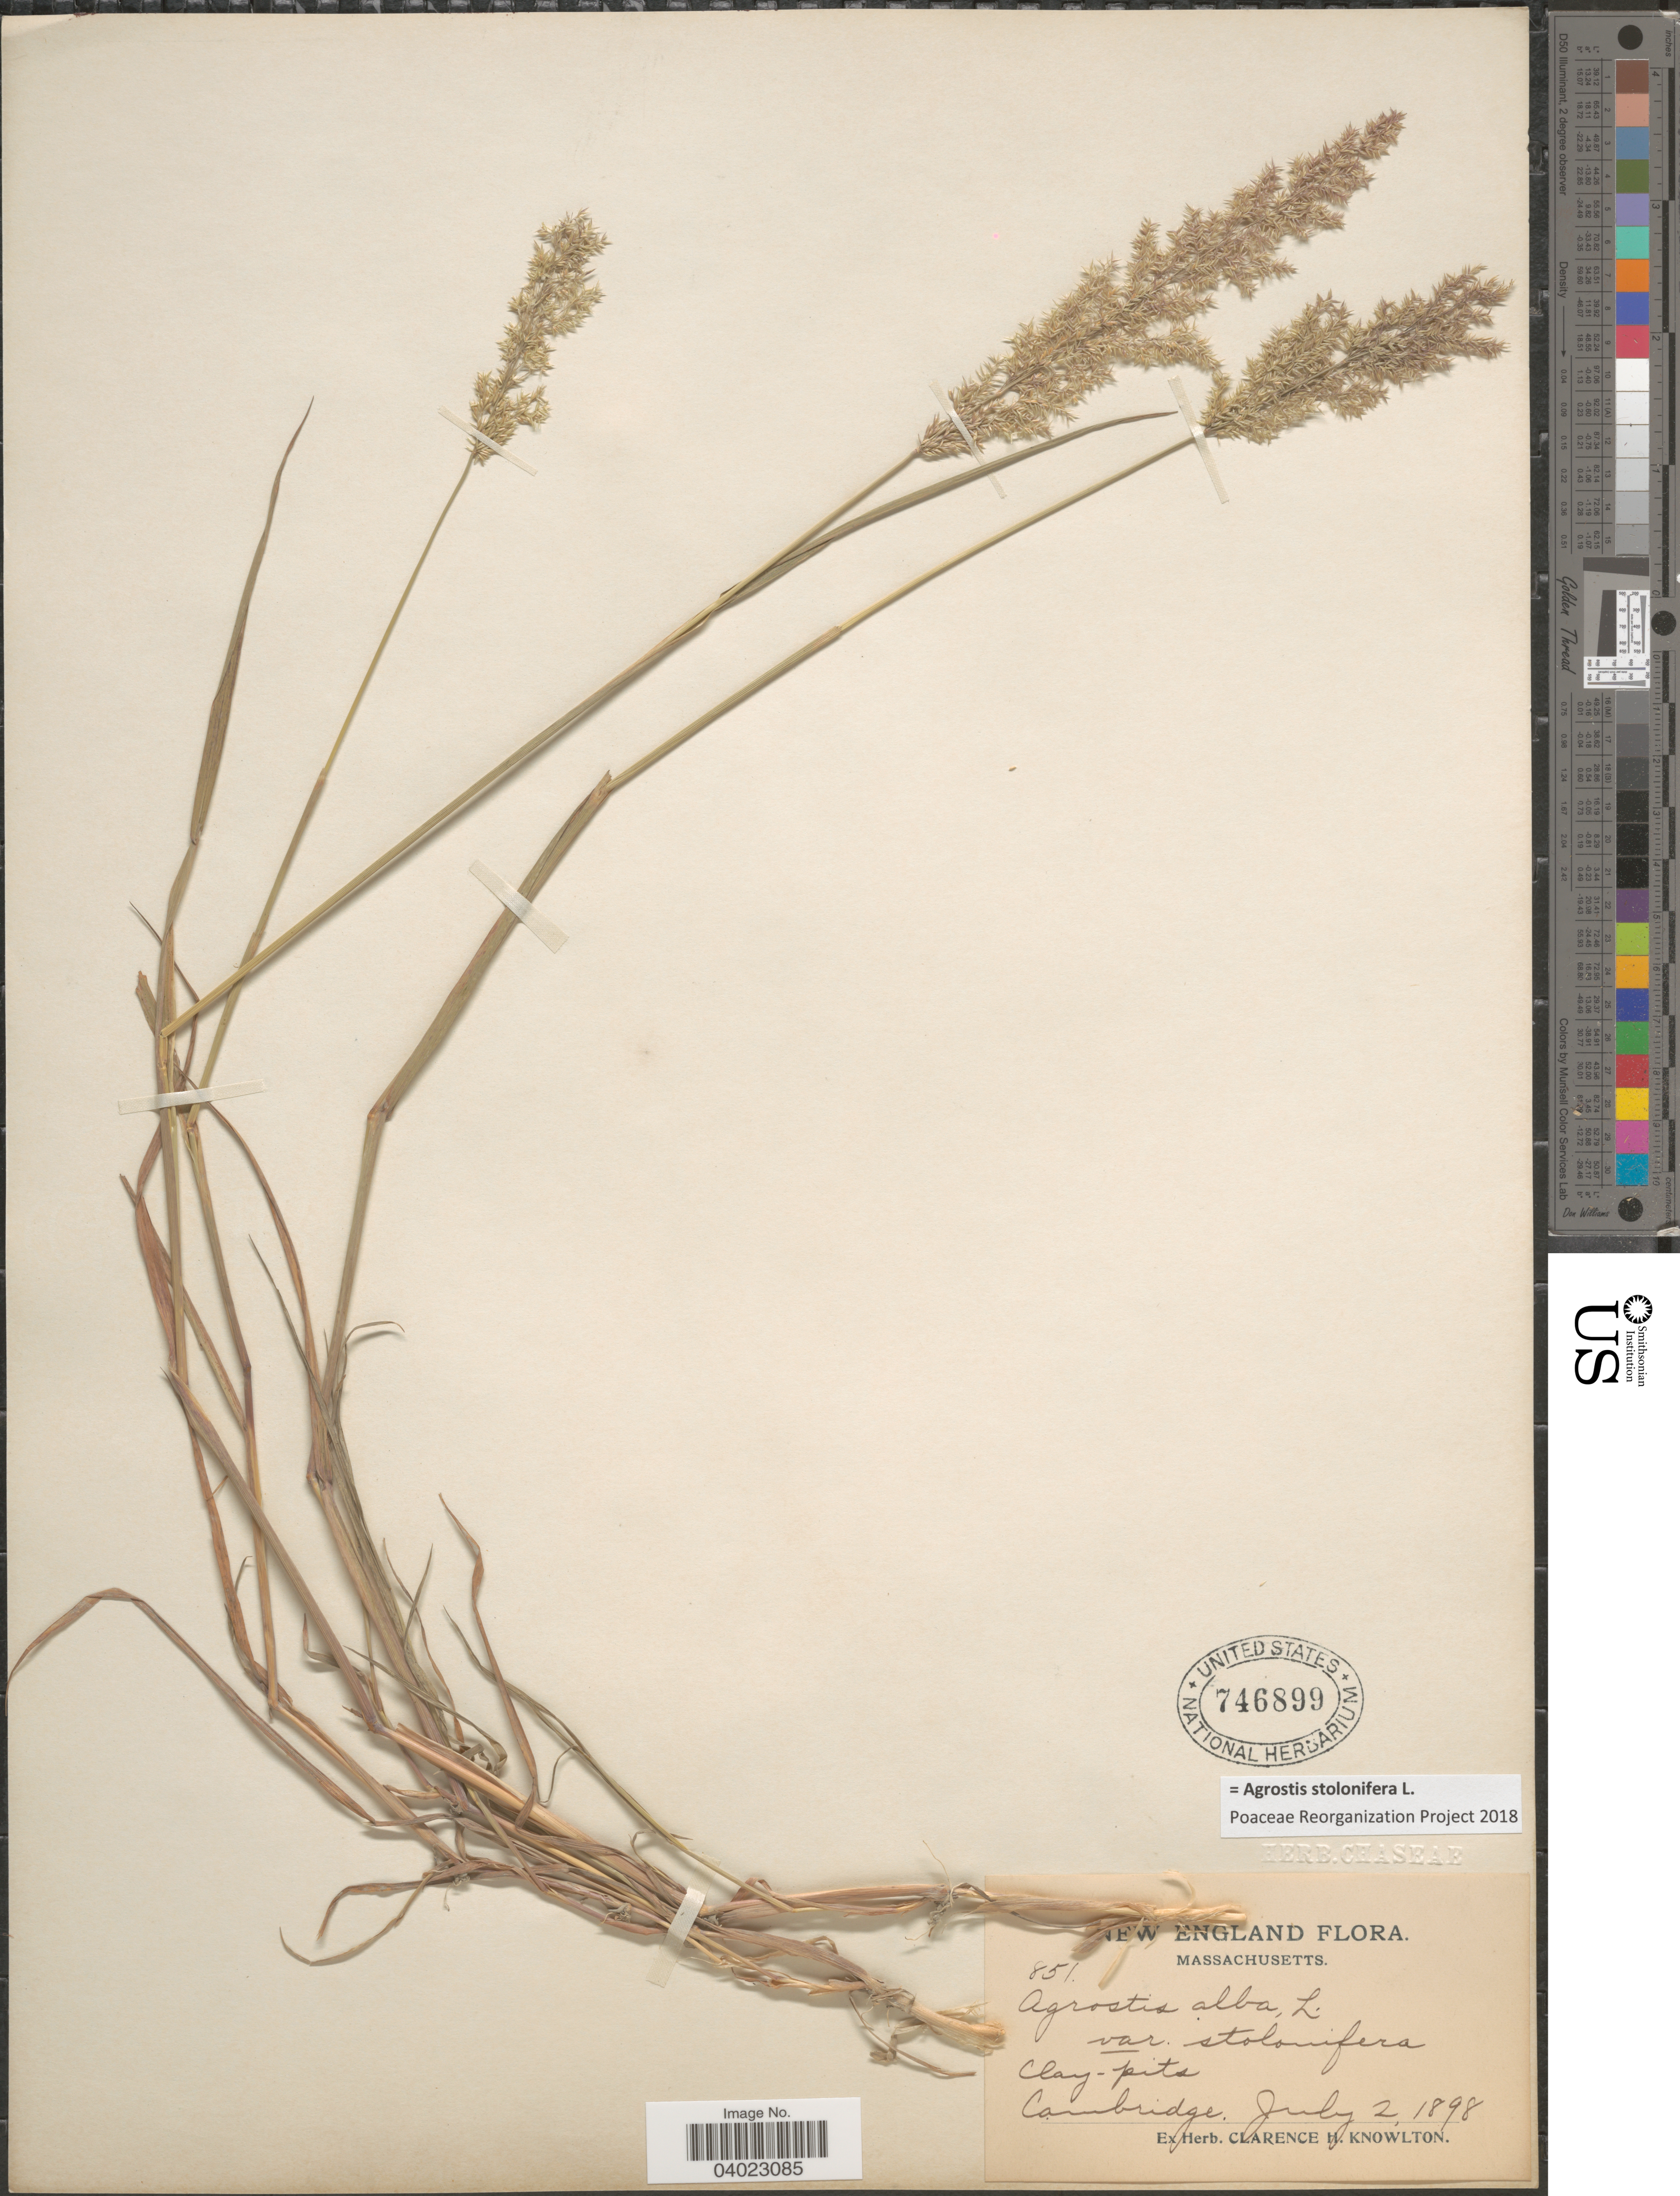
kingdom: Plantae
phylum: Tracheophyta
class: Liliopsida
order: Poales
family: Poaceae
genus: Agrostis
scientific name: Agrostis stolonifera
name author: L.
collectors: Ex Herb. Clarence H. Knowlton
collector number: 851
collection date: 1898-07-02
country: United States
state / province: Massachusetts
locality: New England. Cambridge.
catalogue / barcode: US 746899